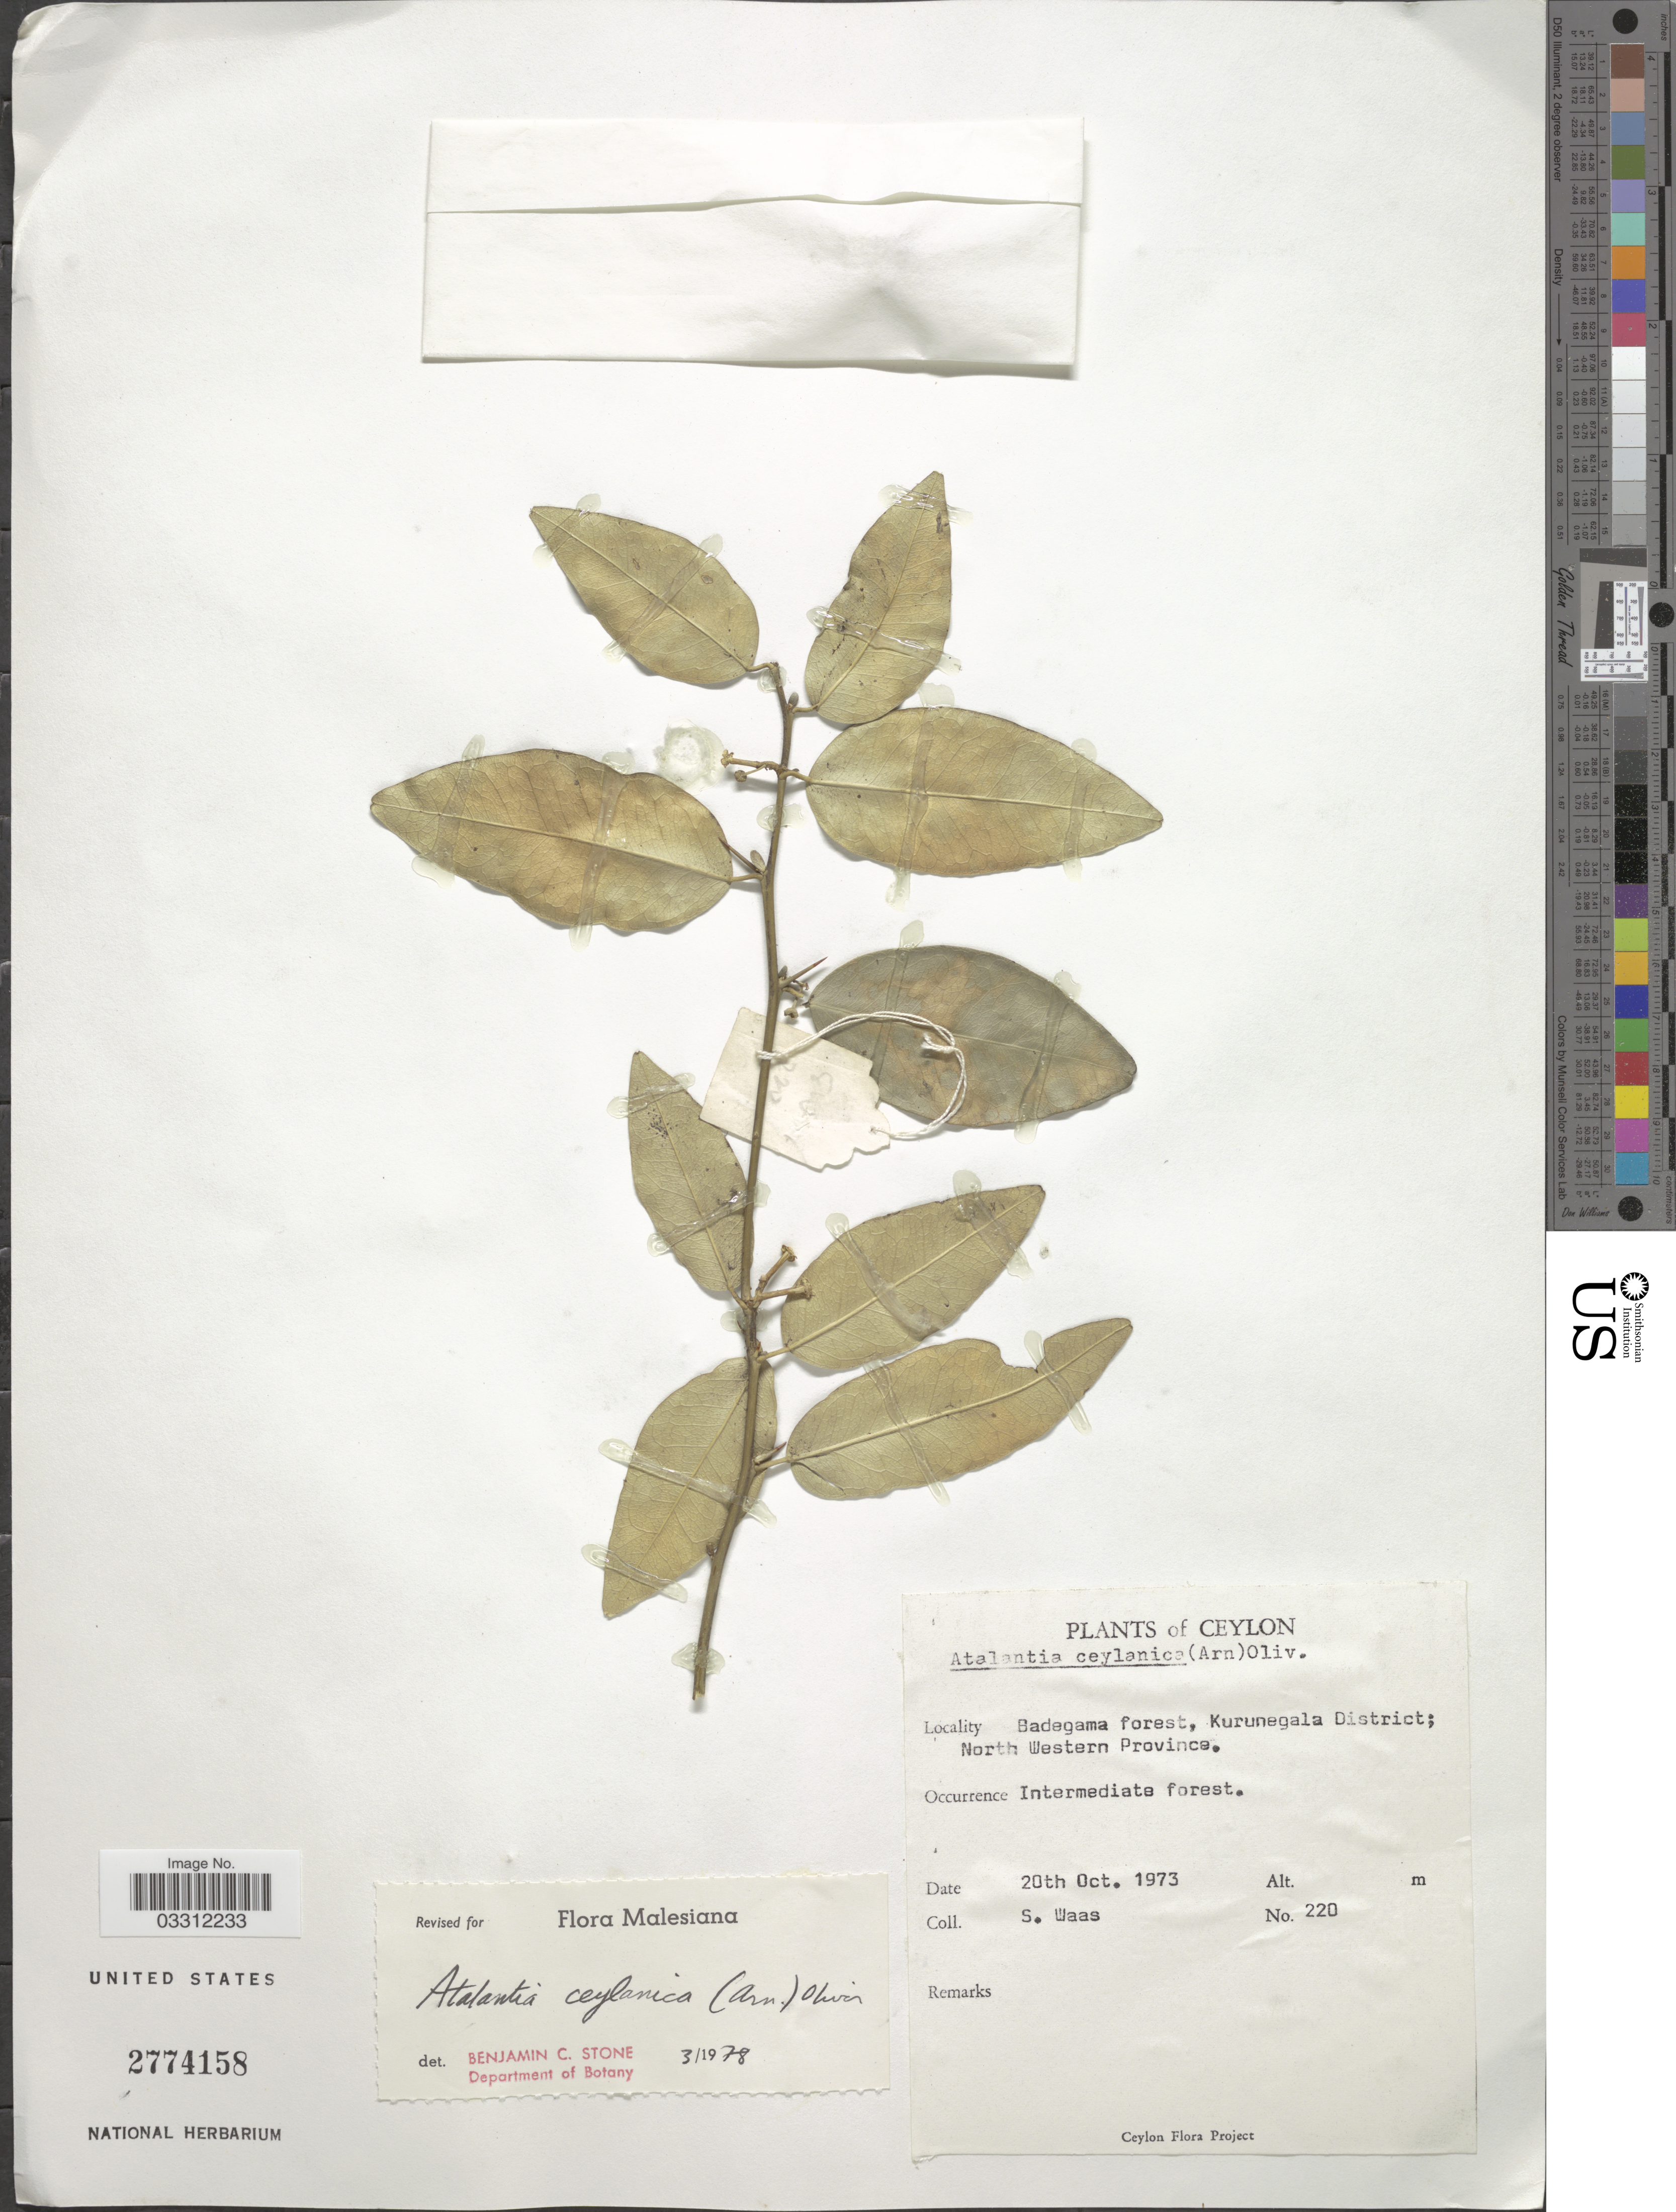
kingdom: Plantae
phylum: Tracheophyta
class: Magnoliopsida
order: Sapindales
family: Rutaceae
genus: Atalantia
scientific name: Atalantia ceylanica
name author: (Arn.) Oliv.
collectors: S. Waas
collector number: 220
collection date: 1973-10-20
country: Sri Lanka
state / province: North Western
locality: Ceylon, Badegama forest, Kurunegala District.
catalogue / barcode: US 2774158